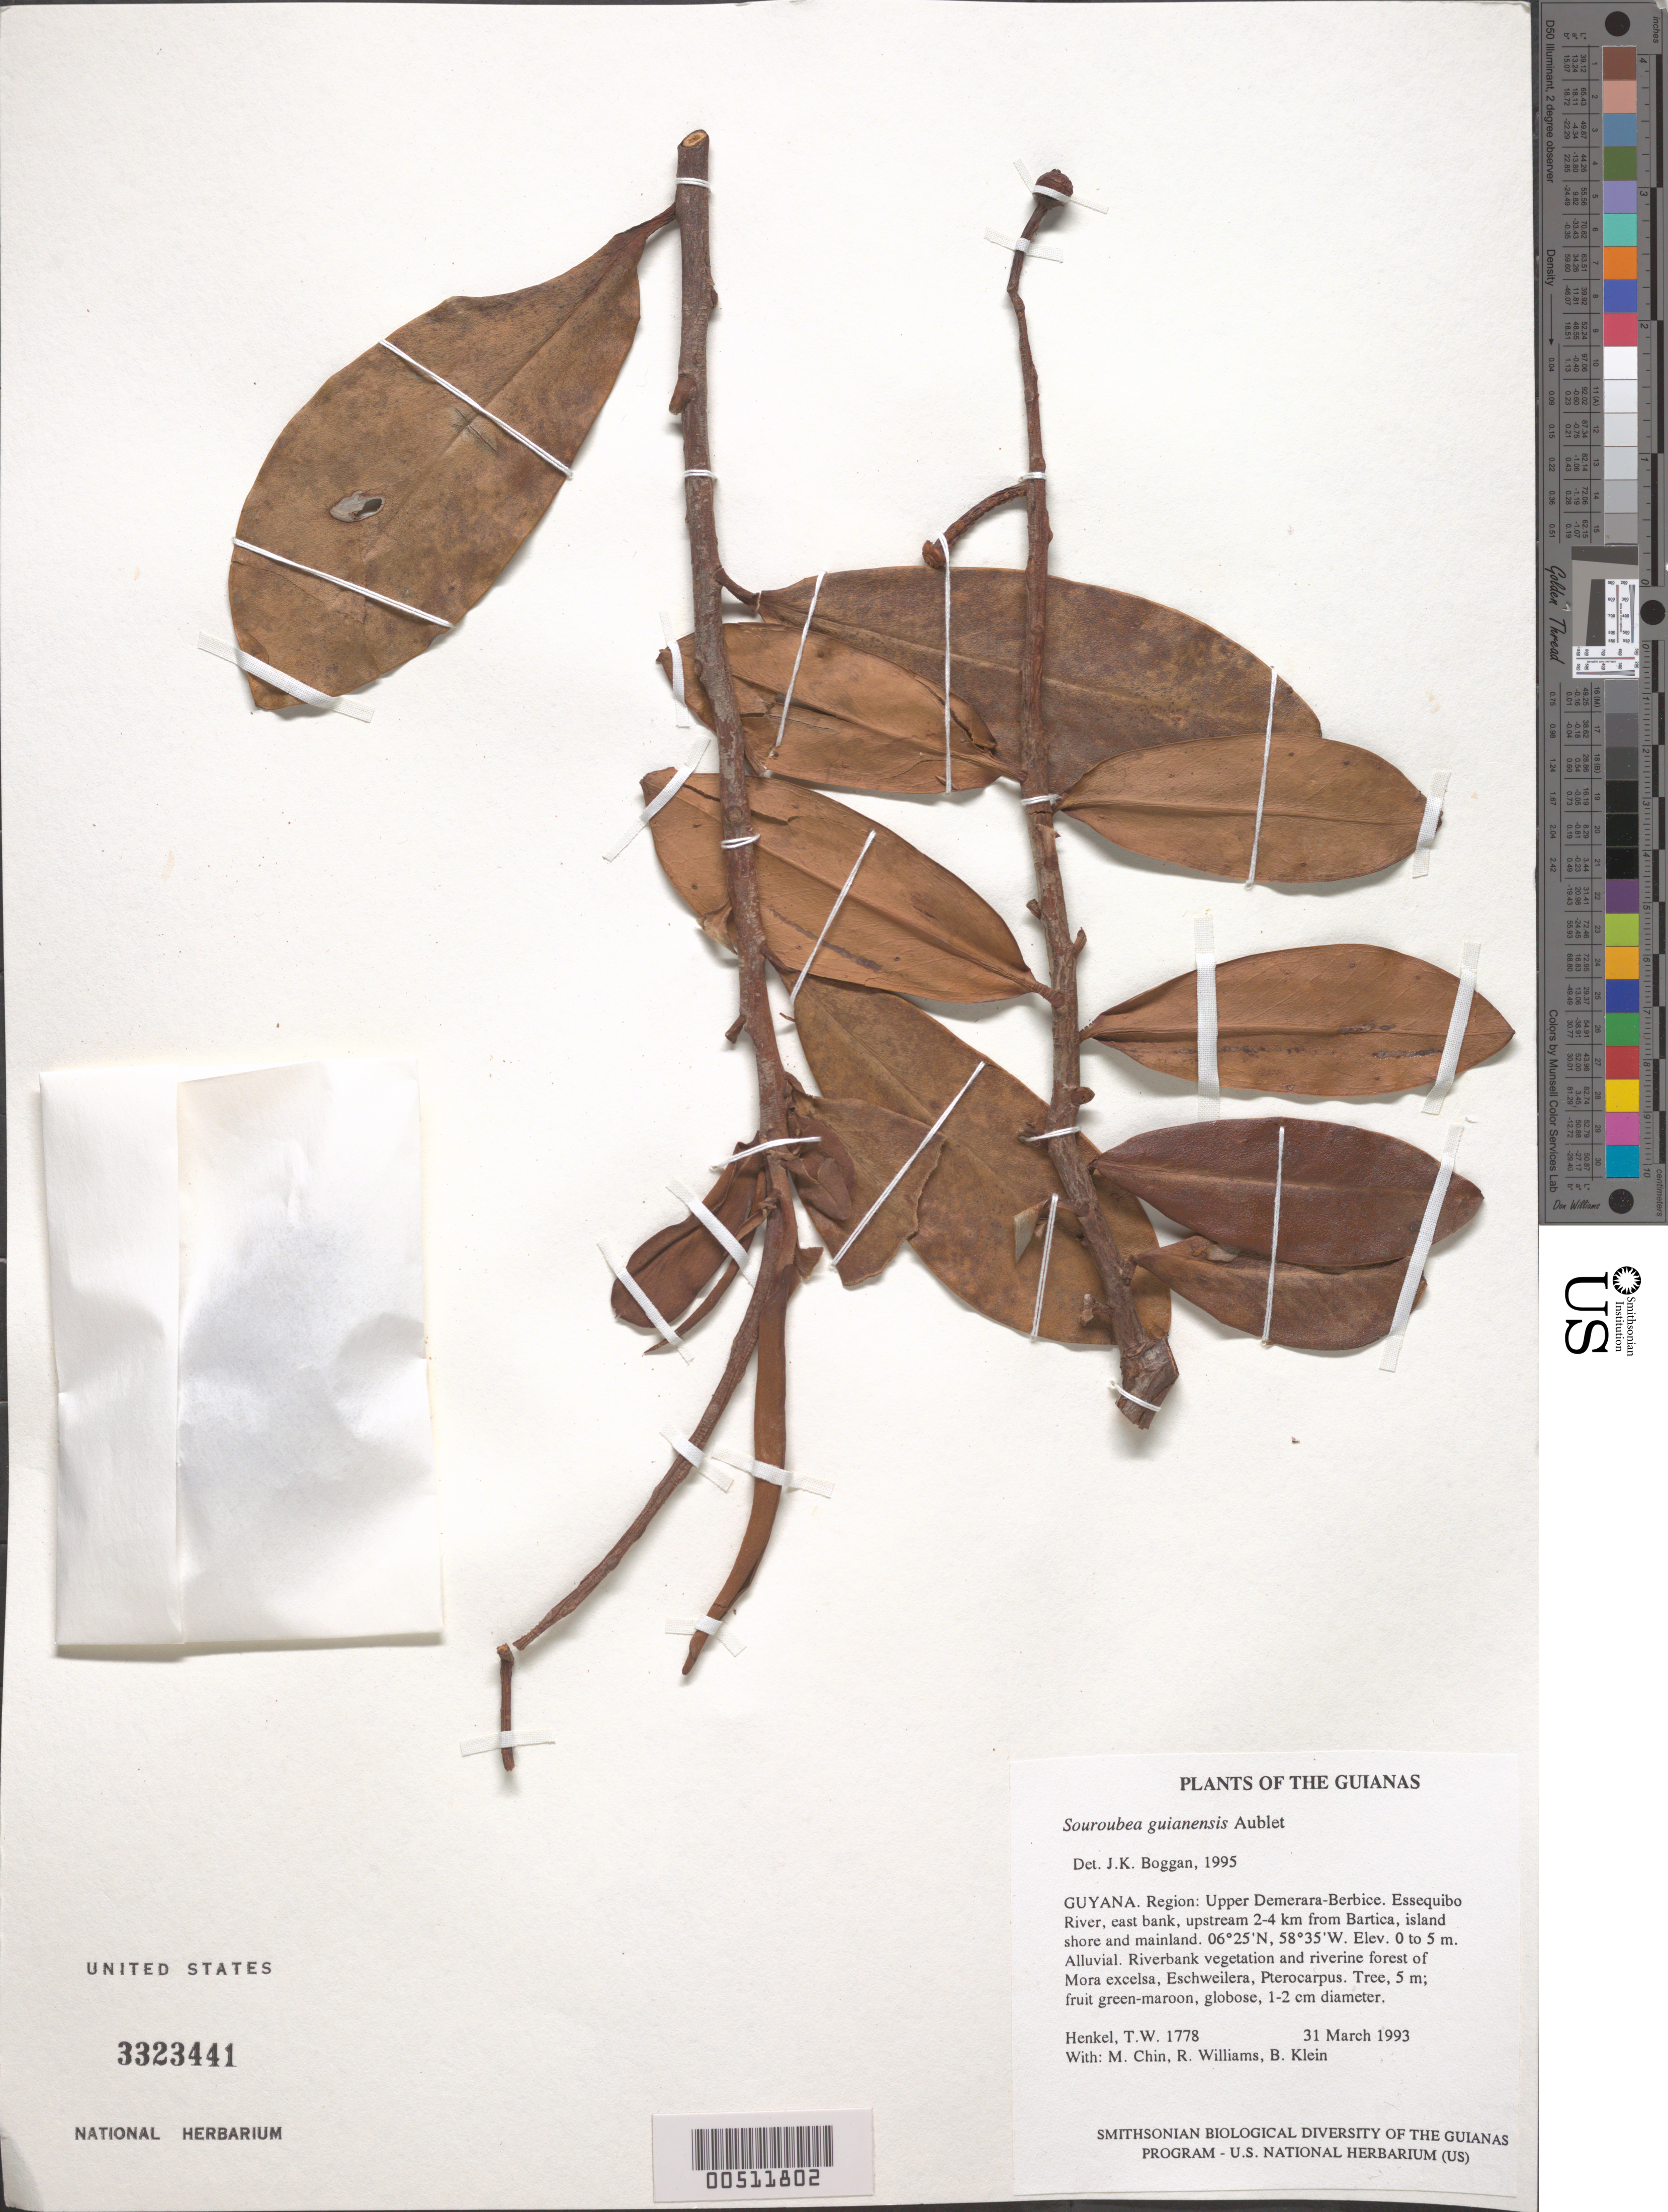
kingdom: Plantae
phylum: Tracheophyta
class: Magnoliopsida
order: Ericales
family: Marcgraviaceae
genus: Souroubea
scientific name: Souroubea guianensis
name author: Aubl.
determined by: Boggan, J. K., (US), NMNH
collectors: T. Henkel, M. Chin, R. Williams & B. Klein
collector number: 1778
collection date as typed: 31 March 1993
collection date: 1993-03-31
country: Guyana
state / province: U. Demerara-Berbice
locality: Essequibo River, E bank, upstream 2-4 km from Bartica, island shore and mainland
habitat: Alluvial. Riverbank vegetation and riverine forest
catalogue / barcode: US 3323441